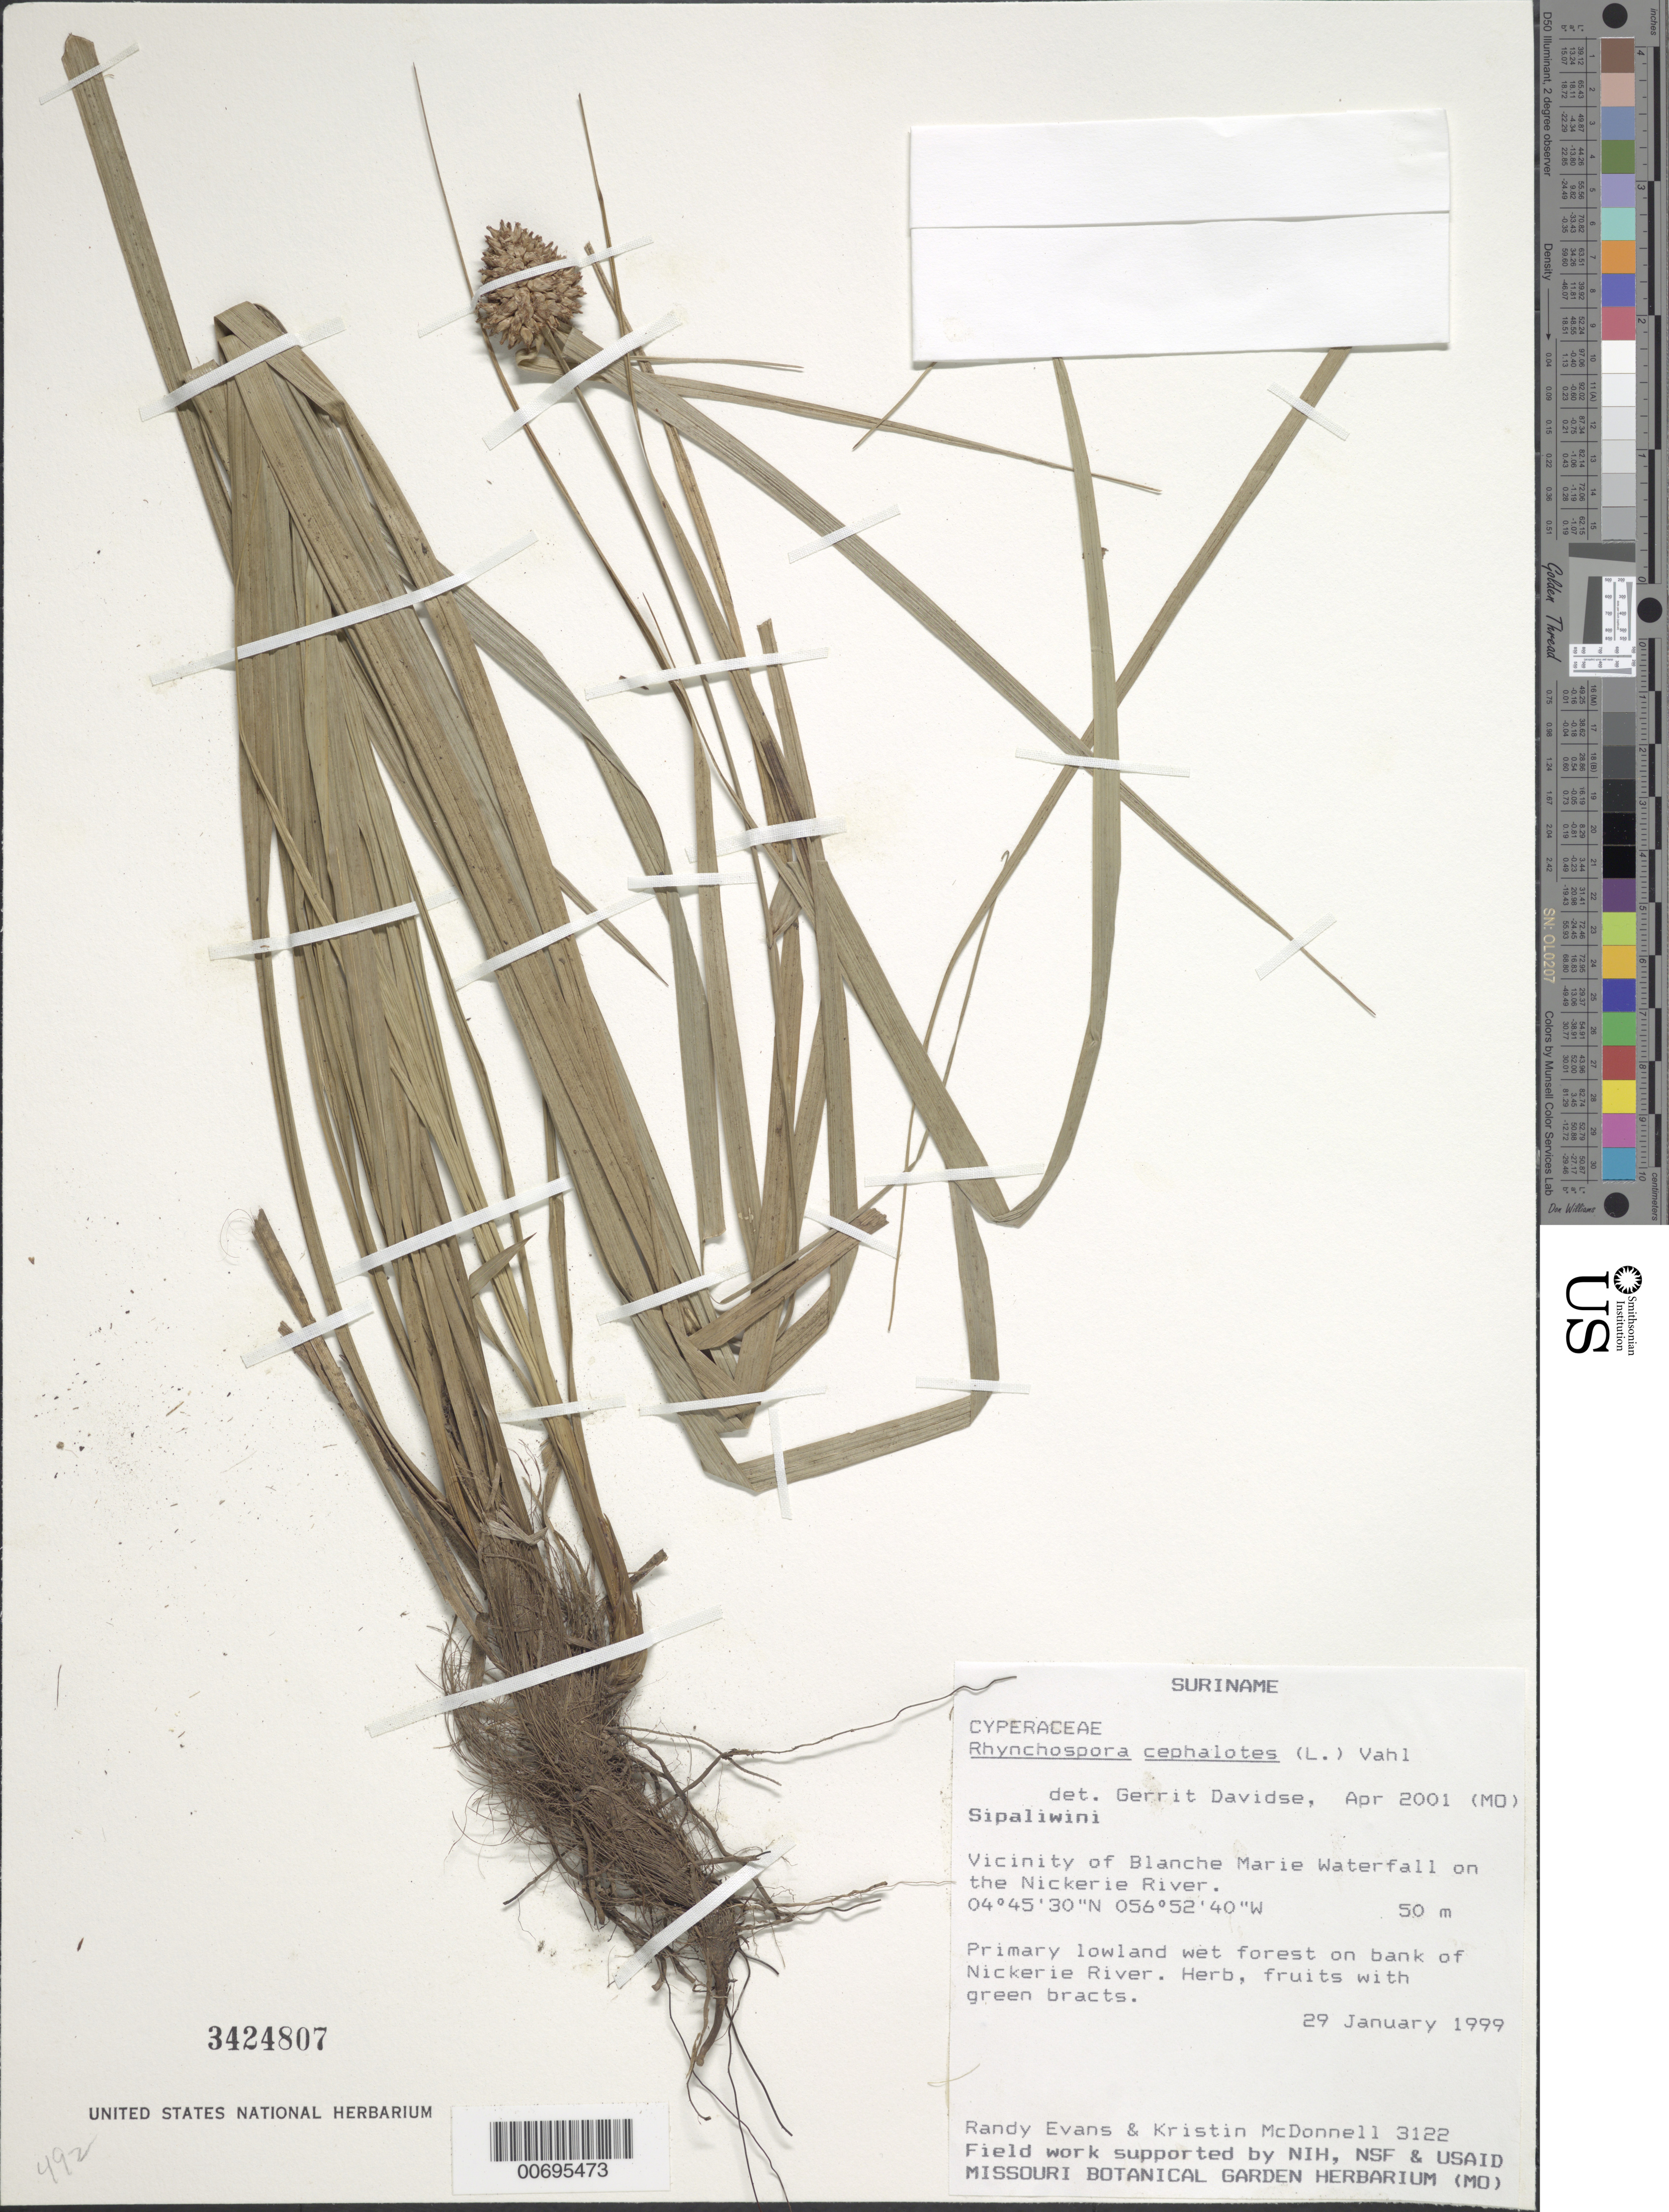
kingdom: Plantae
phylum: Tracheophyta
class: Liliopsida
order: Poales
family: Cyperaceae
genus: Rhynchospora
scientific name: Rhynchospora cephalotes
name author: (L.) Vahl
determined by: Davidse, Gerrit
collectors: R. Evans & K. McDonnell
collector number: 3122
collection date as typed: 29-Jan-99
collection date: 1999-01-29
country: Suriname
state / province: Sipaliwini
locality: Blanche Marie Waterfall, vic., on Nickerie R.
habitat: Primary lowland wet forest on riverbank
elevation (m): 50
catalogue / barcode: US 3424807